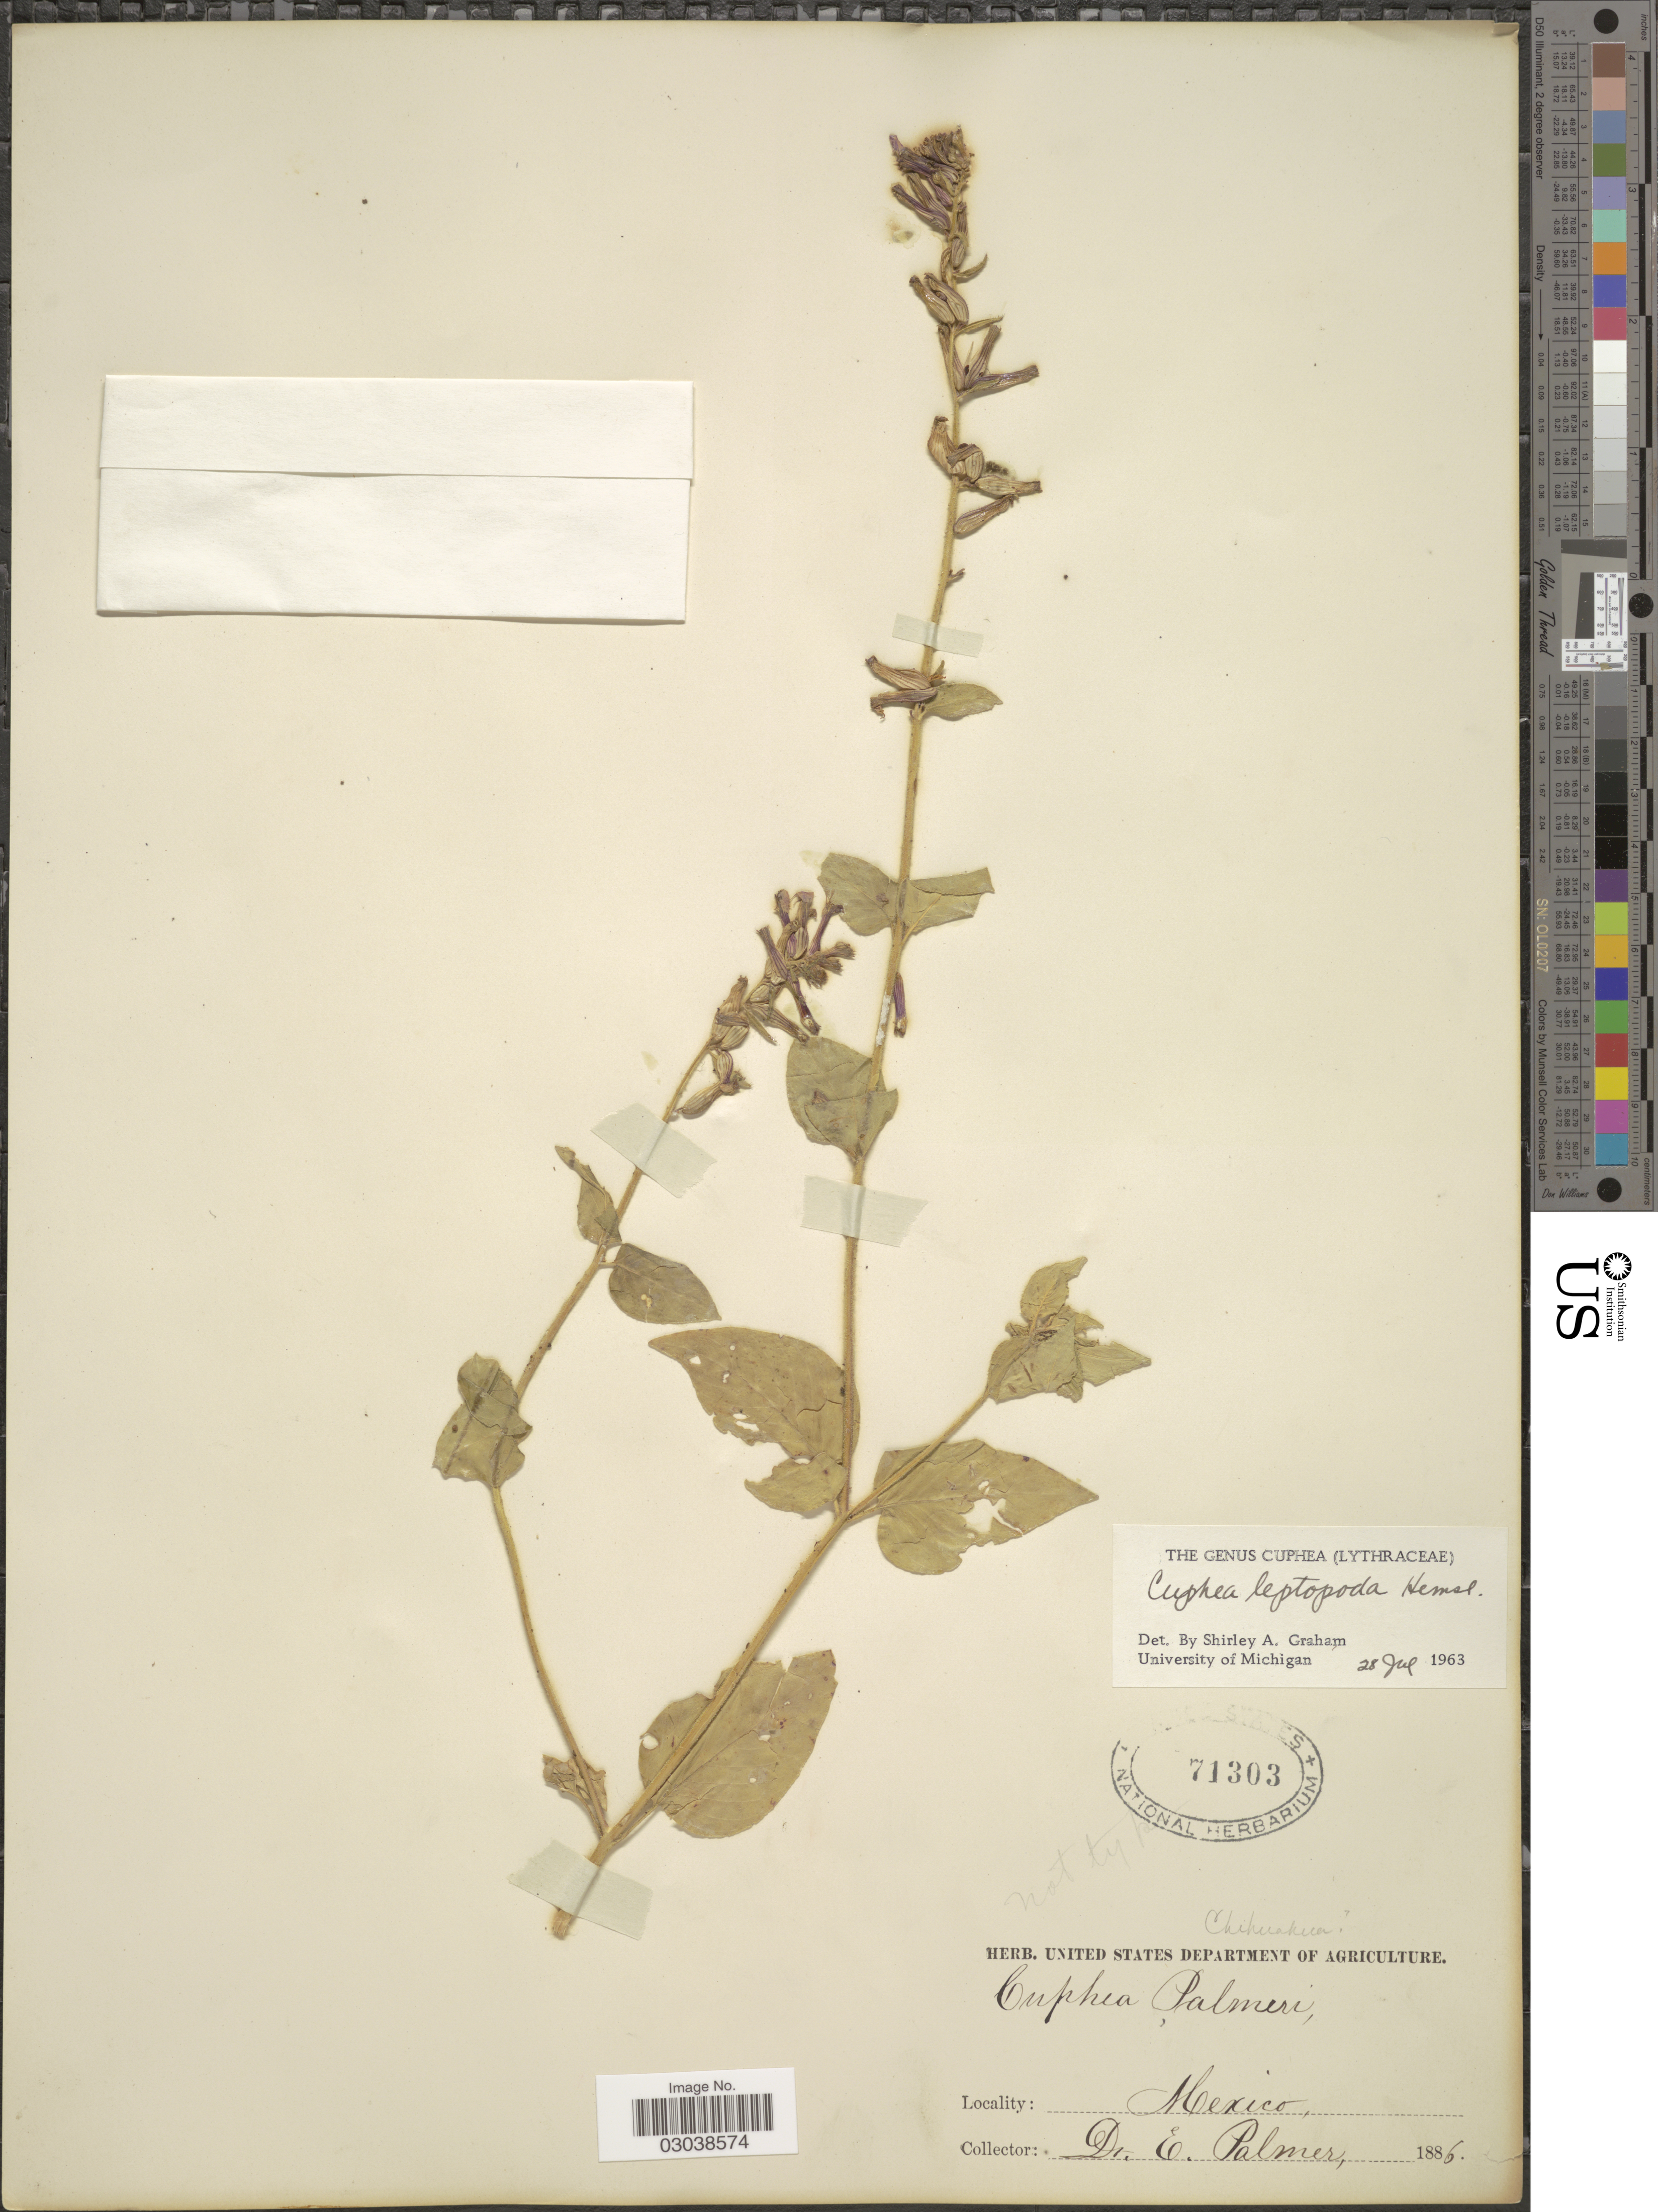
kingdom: Plantae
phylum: Tracheophyta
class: Magnoliopsida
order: Myrtales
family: Lythraceae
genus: Cuphea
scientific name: Cuphea leptopoda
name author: Hemsl.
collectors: E. Palmer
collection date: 1886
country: Mexico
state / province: Chihuahua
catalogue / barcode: US 71303